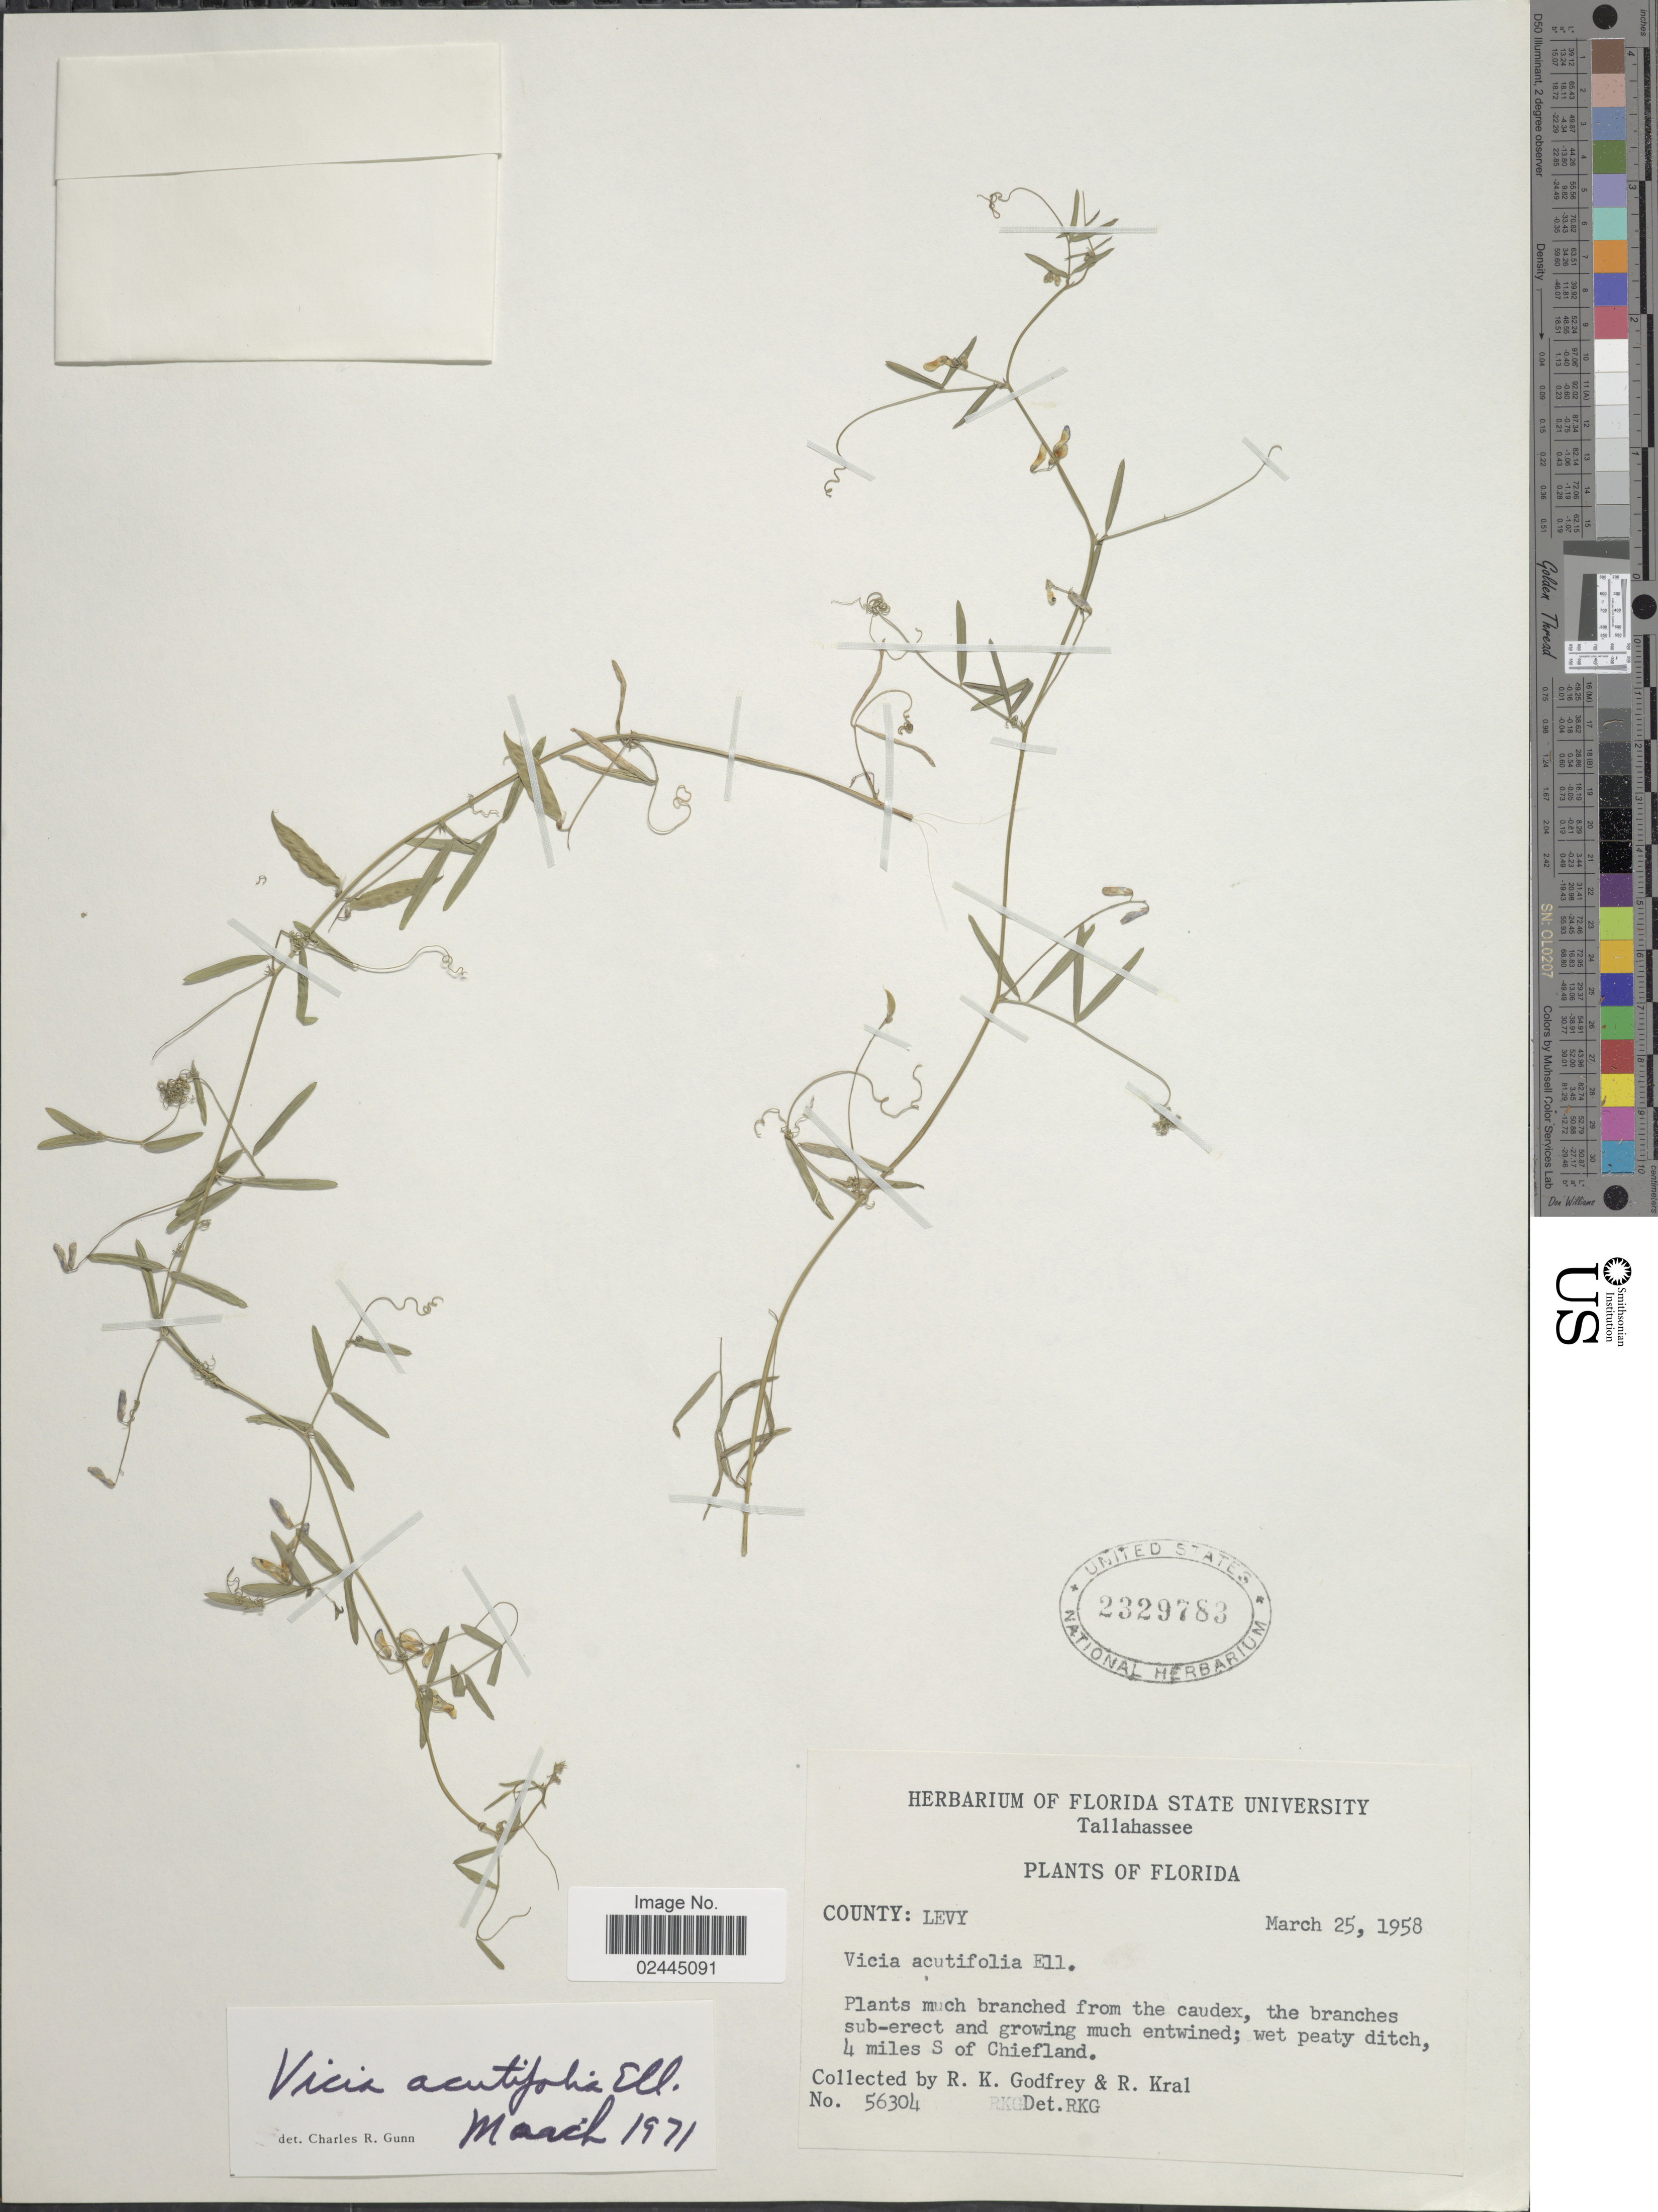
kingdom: Plantae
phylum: Tracheophyta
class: Magnoliopsida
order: Fabales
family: Fabaceae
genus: Vicia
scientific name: Vicia acutifolia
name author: Elliott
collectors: R. K. Godfrey & R. Kral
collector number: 56304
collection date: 1958-03-25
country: United States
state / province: Florida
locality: County: Levy. 4 miles S of Chiefland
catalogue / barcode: US 2329783